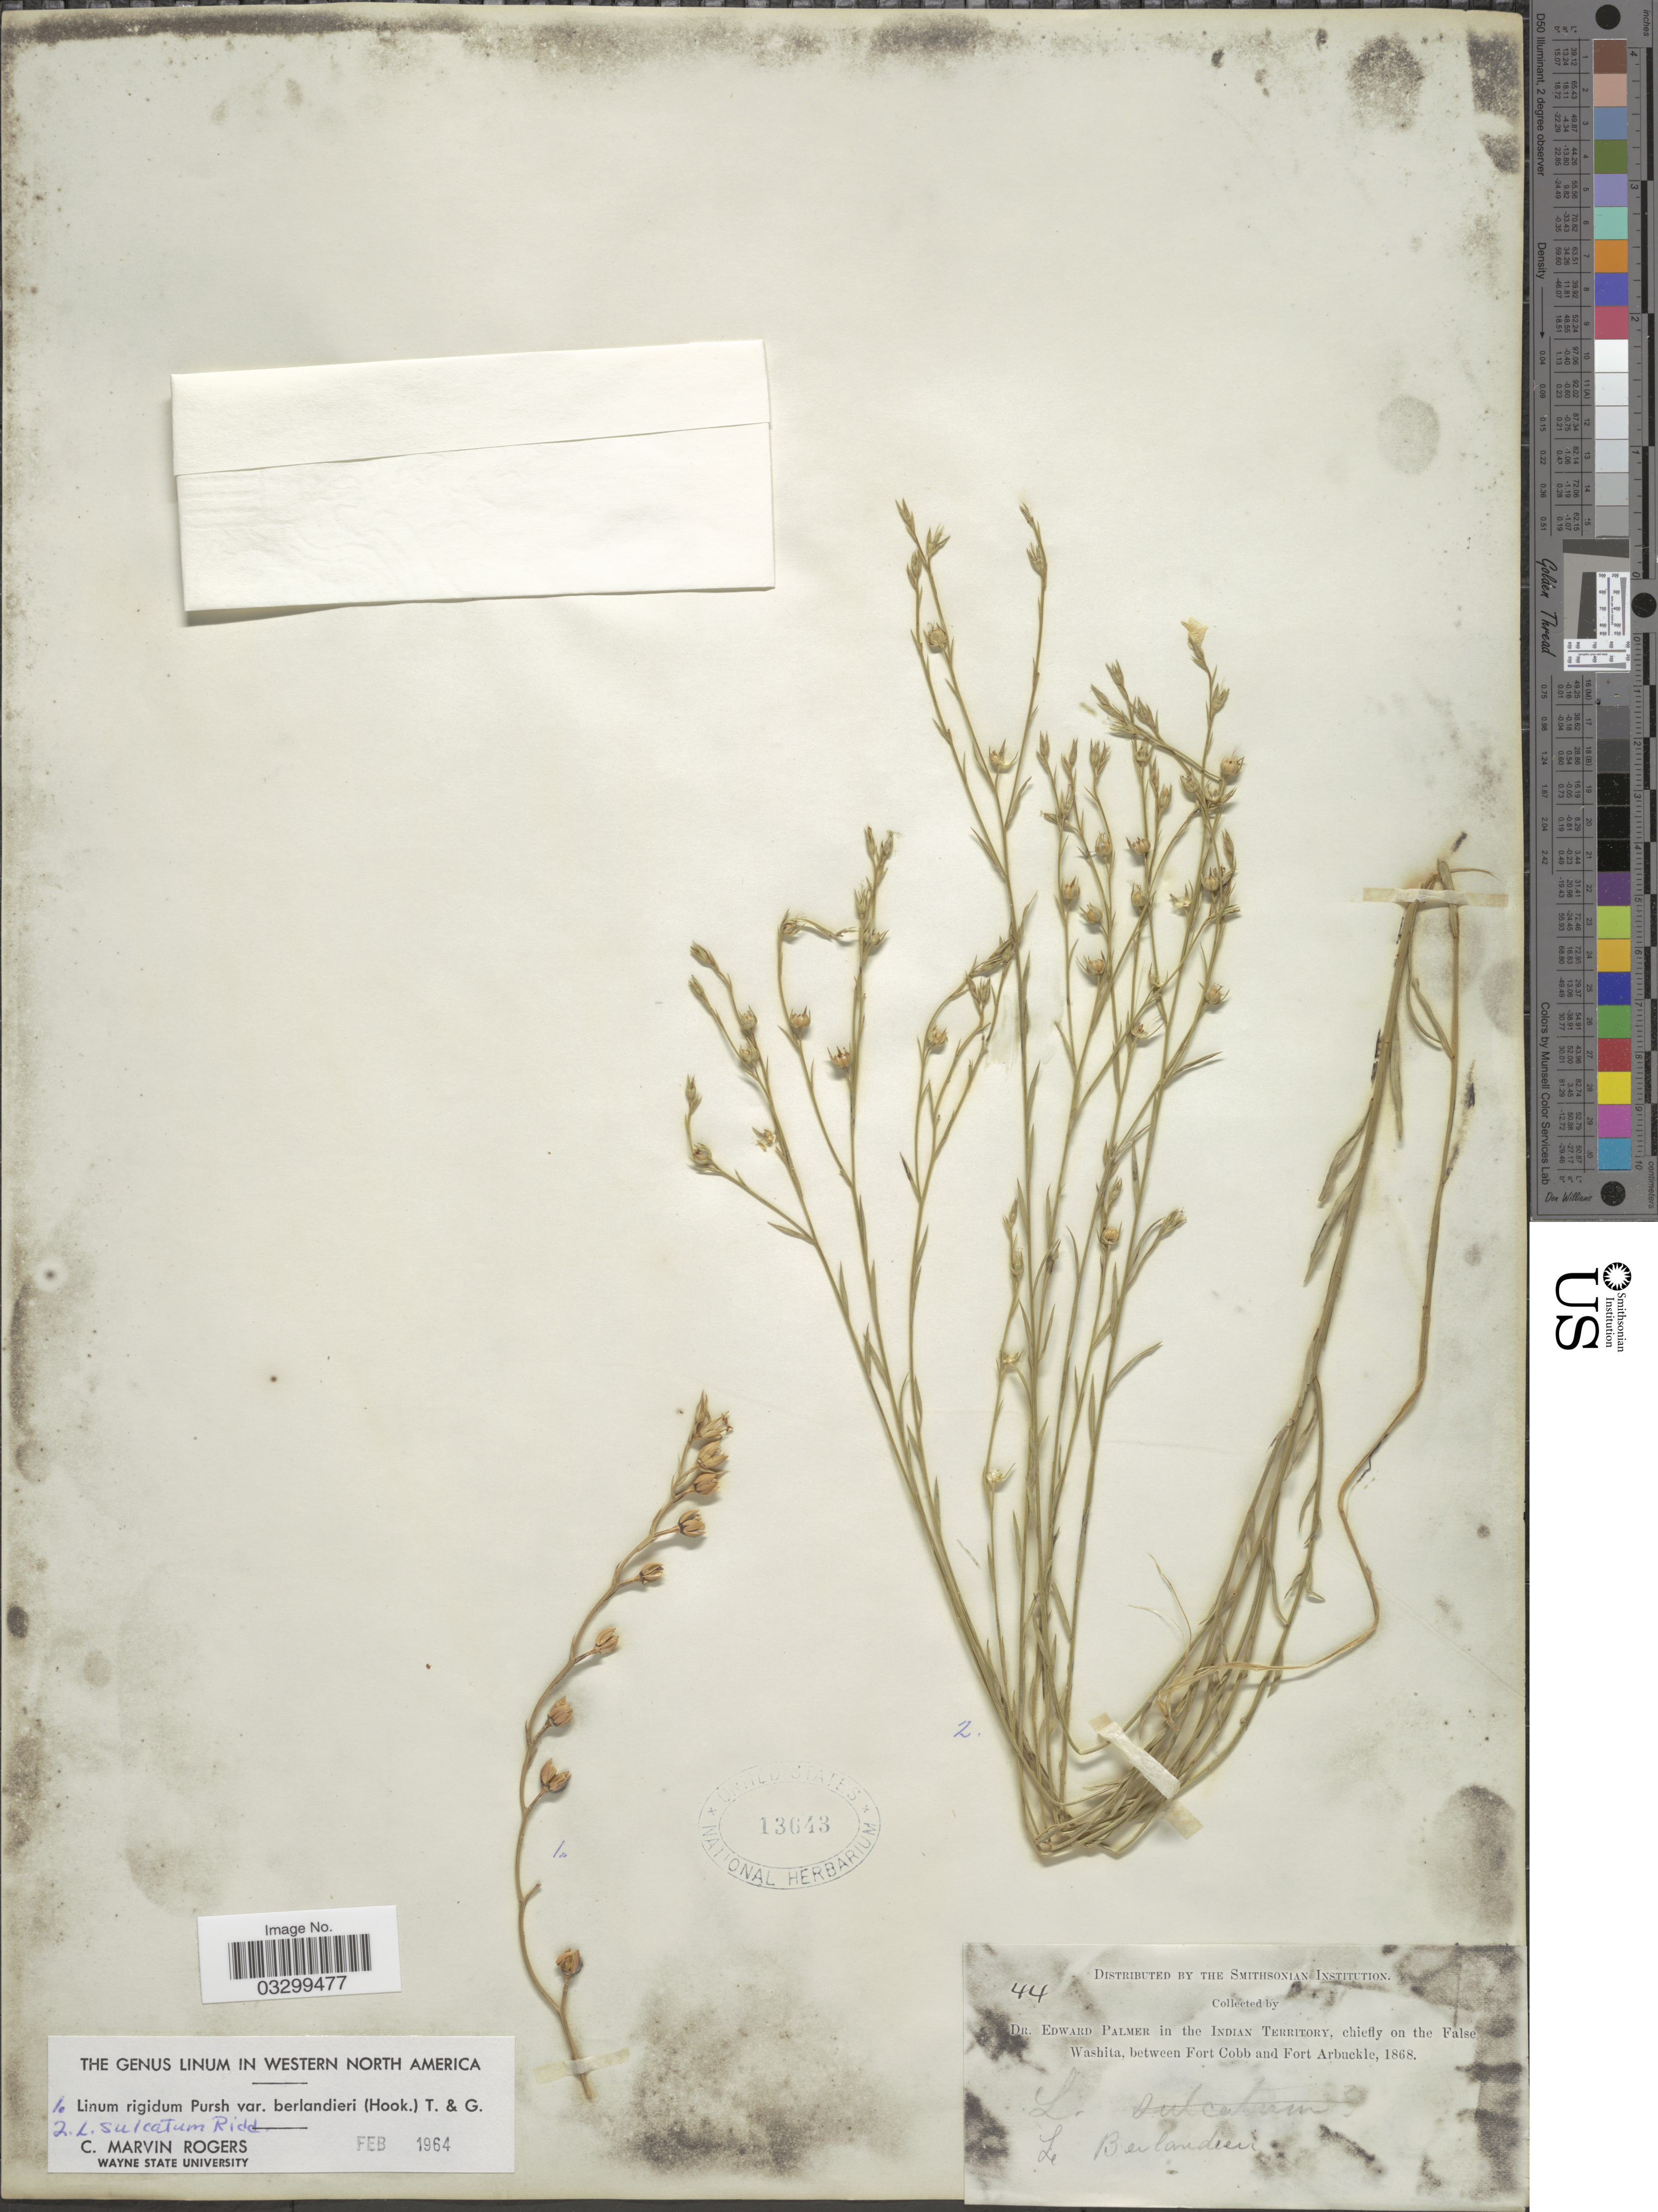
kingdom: Plantae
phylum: Tracheophyta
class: Magnoliopsida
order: Malpighiales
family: Linaceae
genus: Linum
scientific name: Linum sulcatum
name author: Riddell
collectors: E. Palmer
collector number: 44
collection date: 1868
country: United States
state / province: Oklahoma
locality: In the Indian Territory, chiefly on the False Washita, between Fort Cobb and Fort Arbuckle.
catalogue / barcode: US 13643